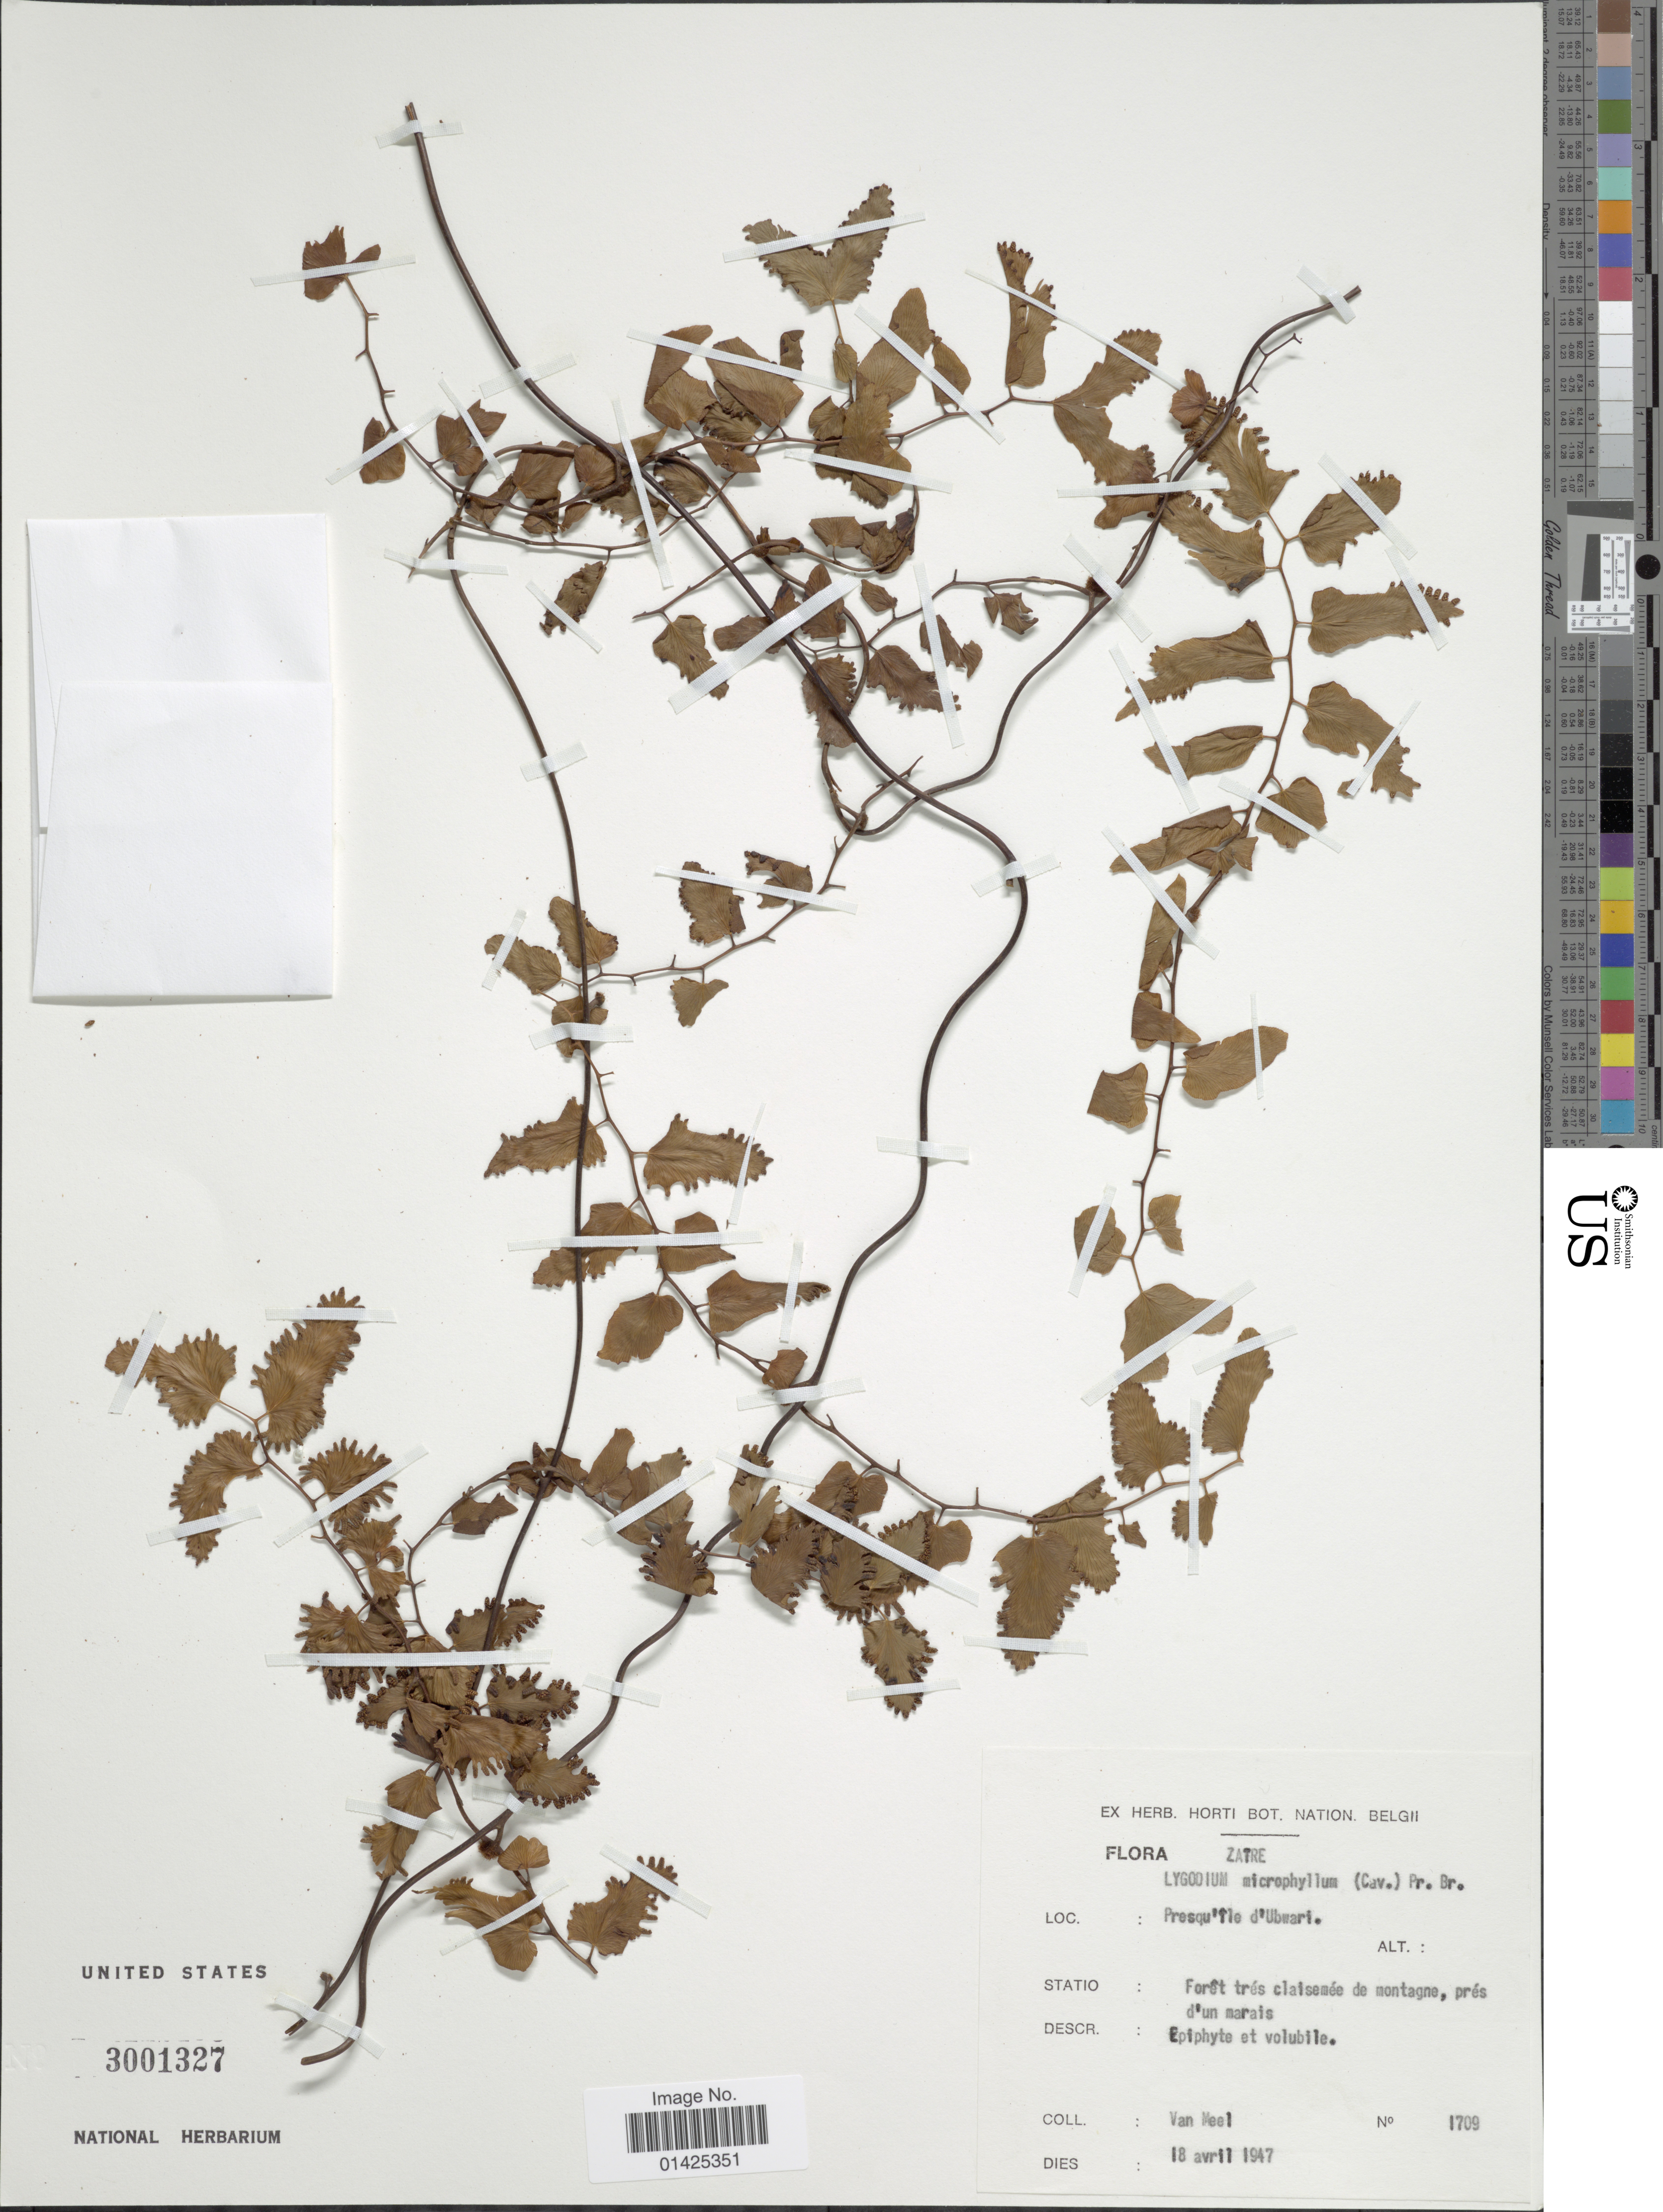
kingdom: Plantae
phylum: Tracheophyta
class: Polypodiopsida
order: Schizaeales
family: Lygodiaceae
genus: Lygodium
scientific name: Lygodium microphyllum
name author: (Cav.) R. Br.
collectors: Van Meel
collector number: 1709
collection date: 1947-04-18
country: Angola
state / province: Zaire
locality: Presqu'île d'Ubwari.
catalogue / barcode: US 3001327